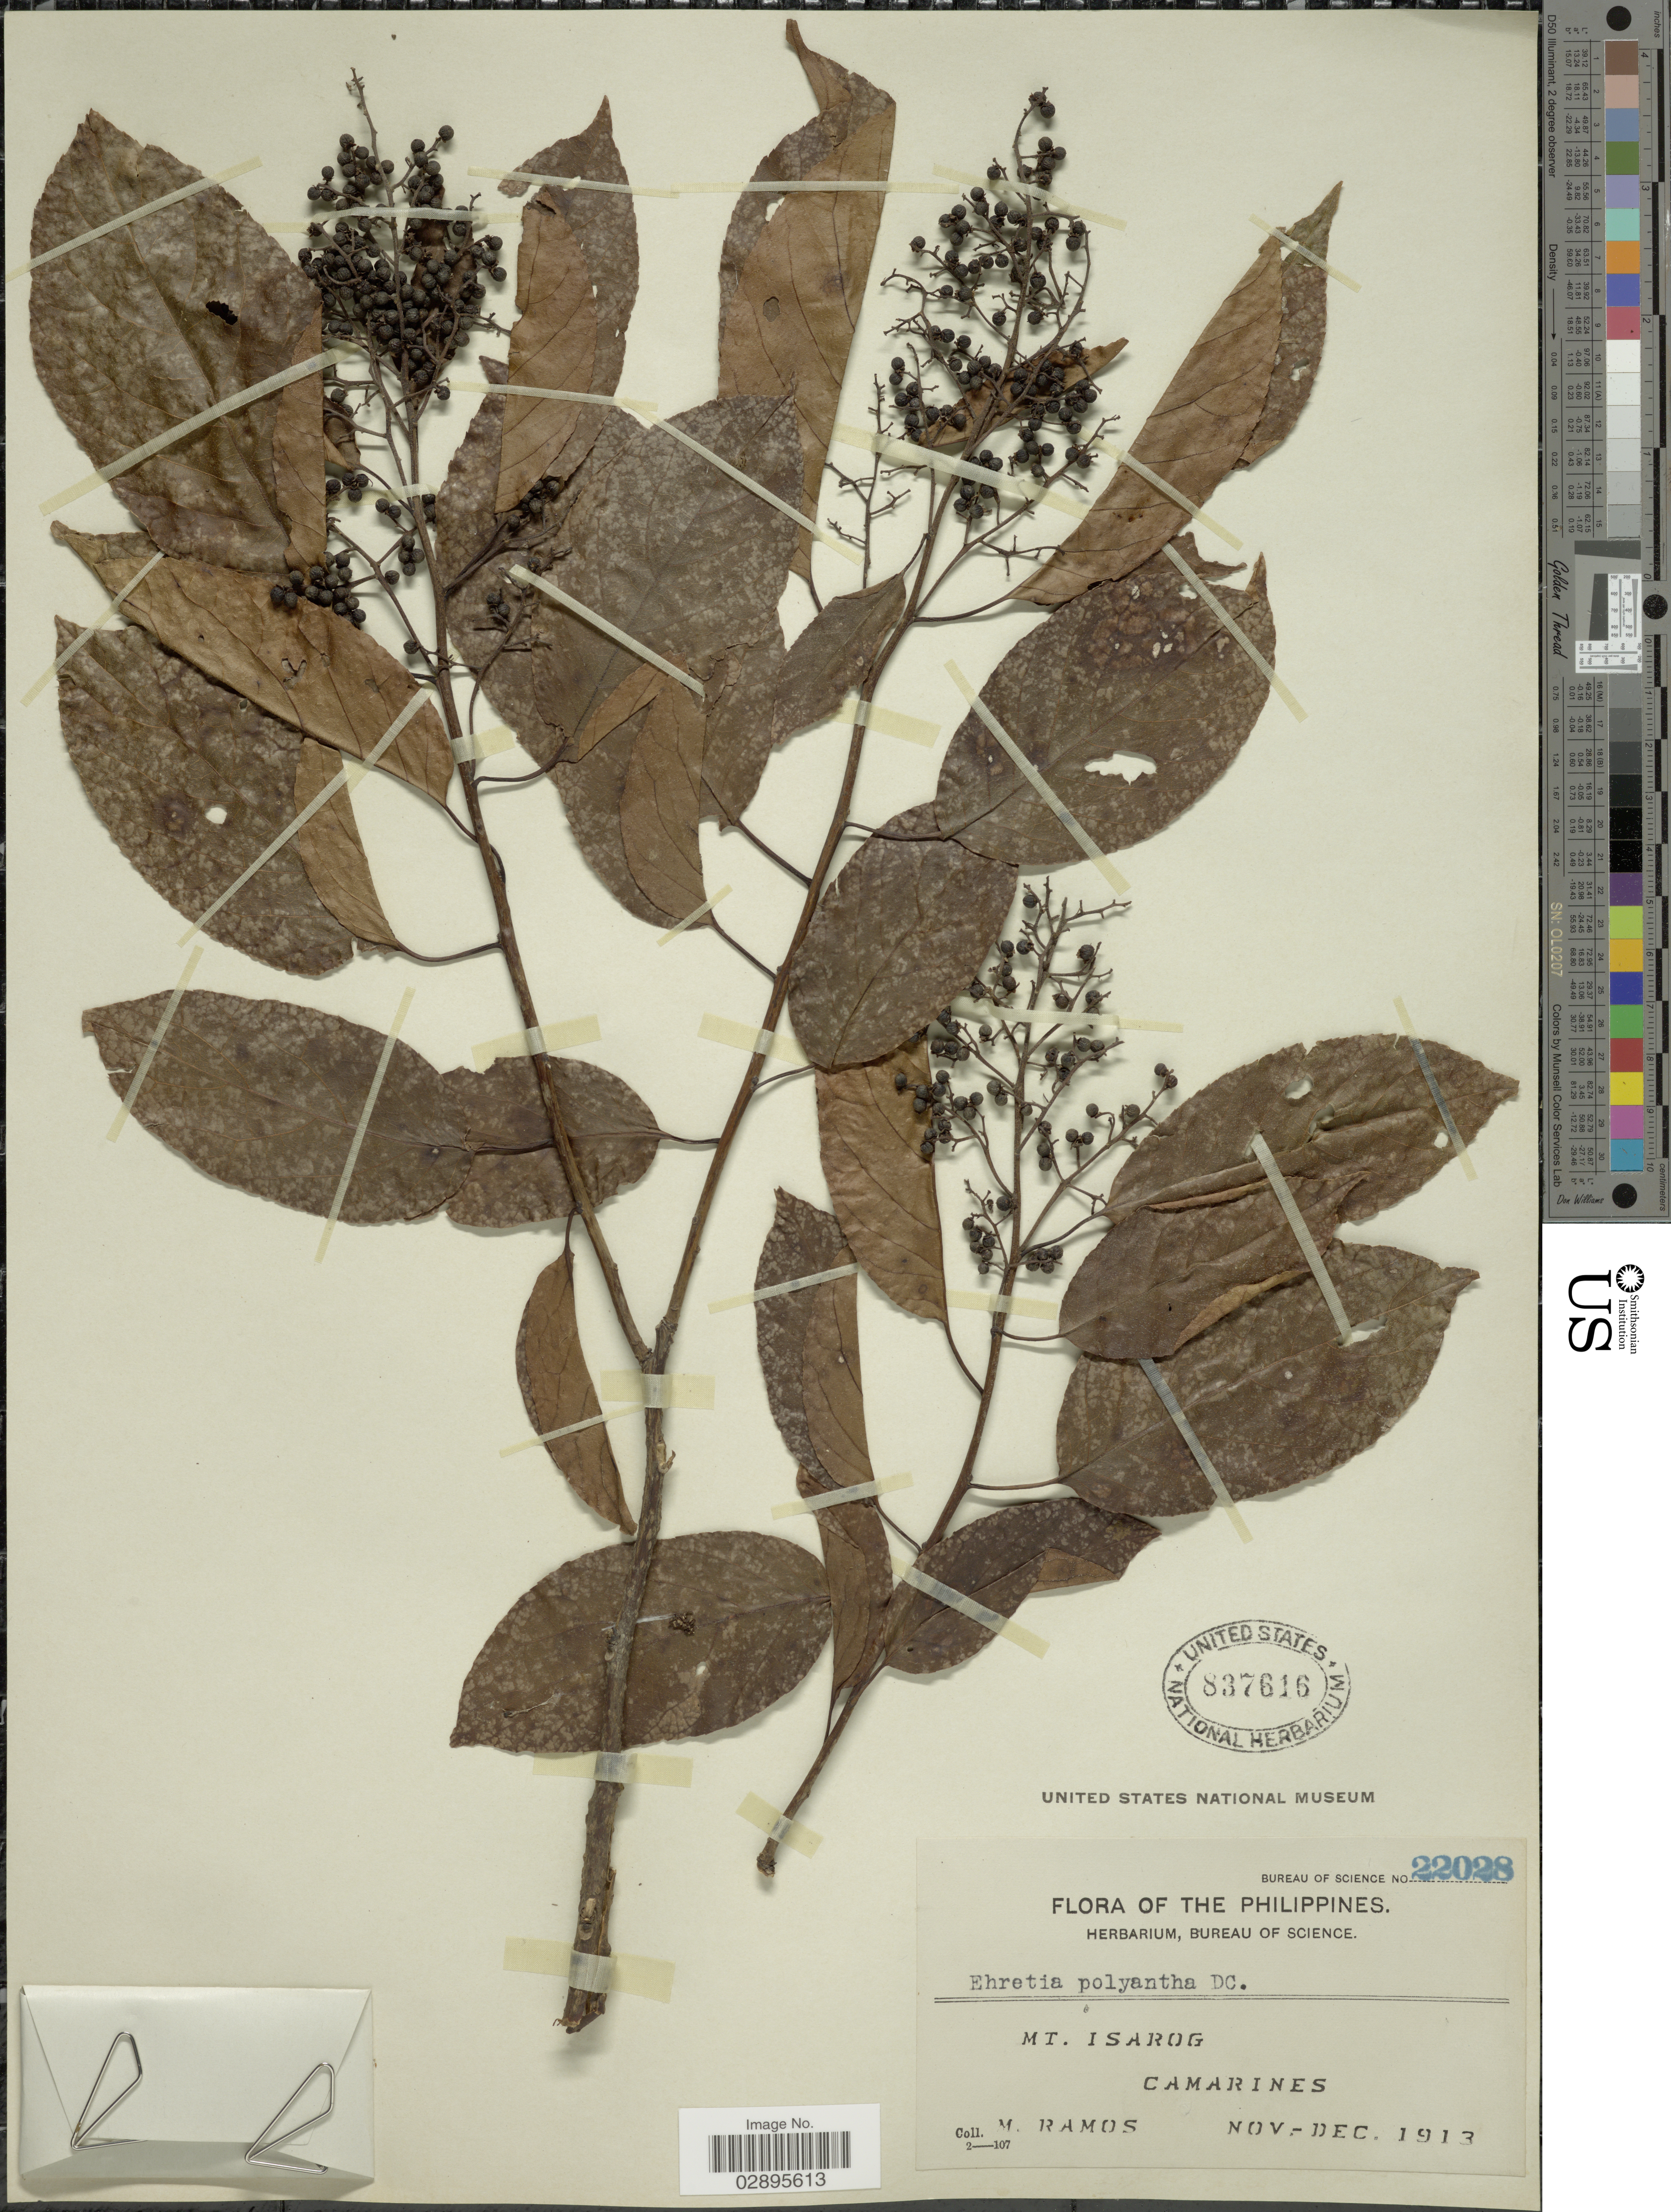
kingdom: Plantae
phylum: Tracheophyta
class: Magnoliopsida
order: Boraginales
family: Ehretiaceae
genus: Ehretia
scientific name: Ehretia polyantha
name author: A. DC.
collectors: M. Ramos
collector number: Bureau of Science 22028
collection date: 1913-11/1913-12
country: Philippines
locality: Mt. Isarog, Camarines.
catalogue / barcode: US 837616